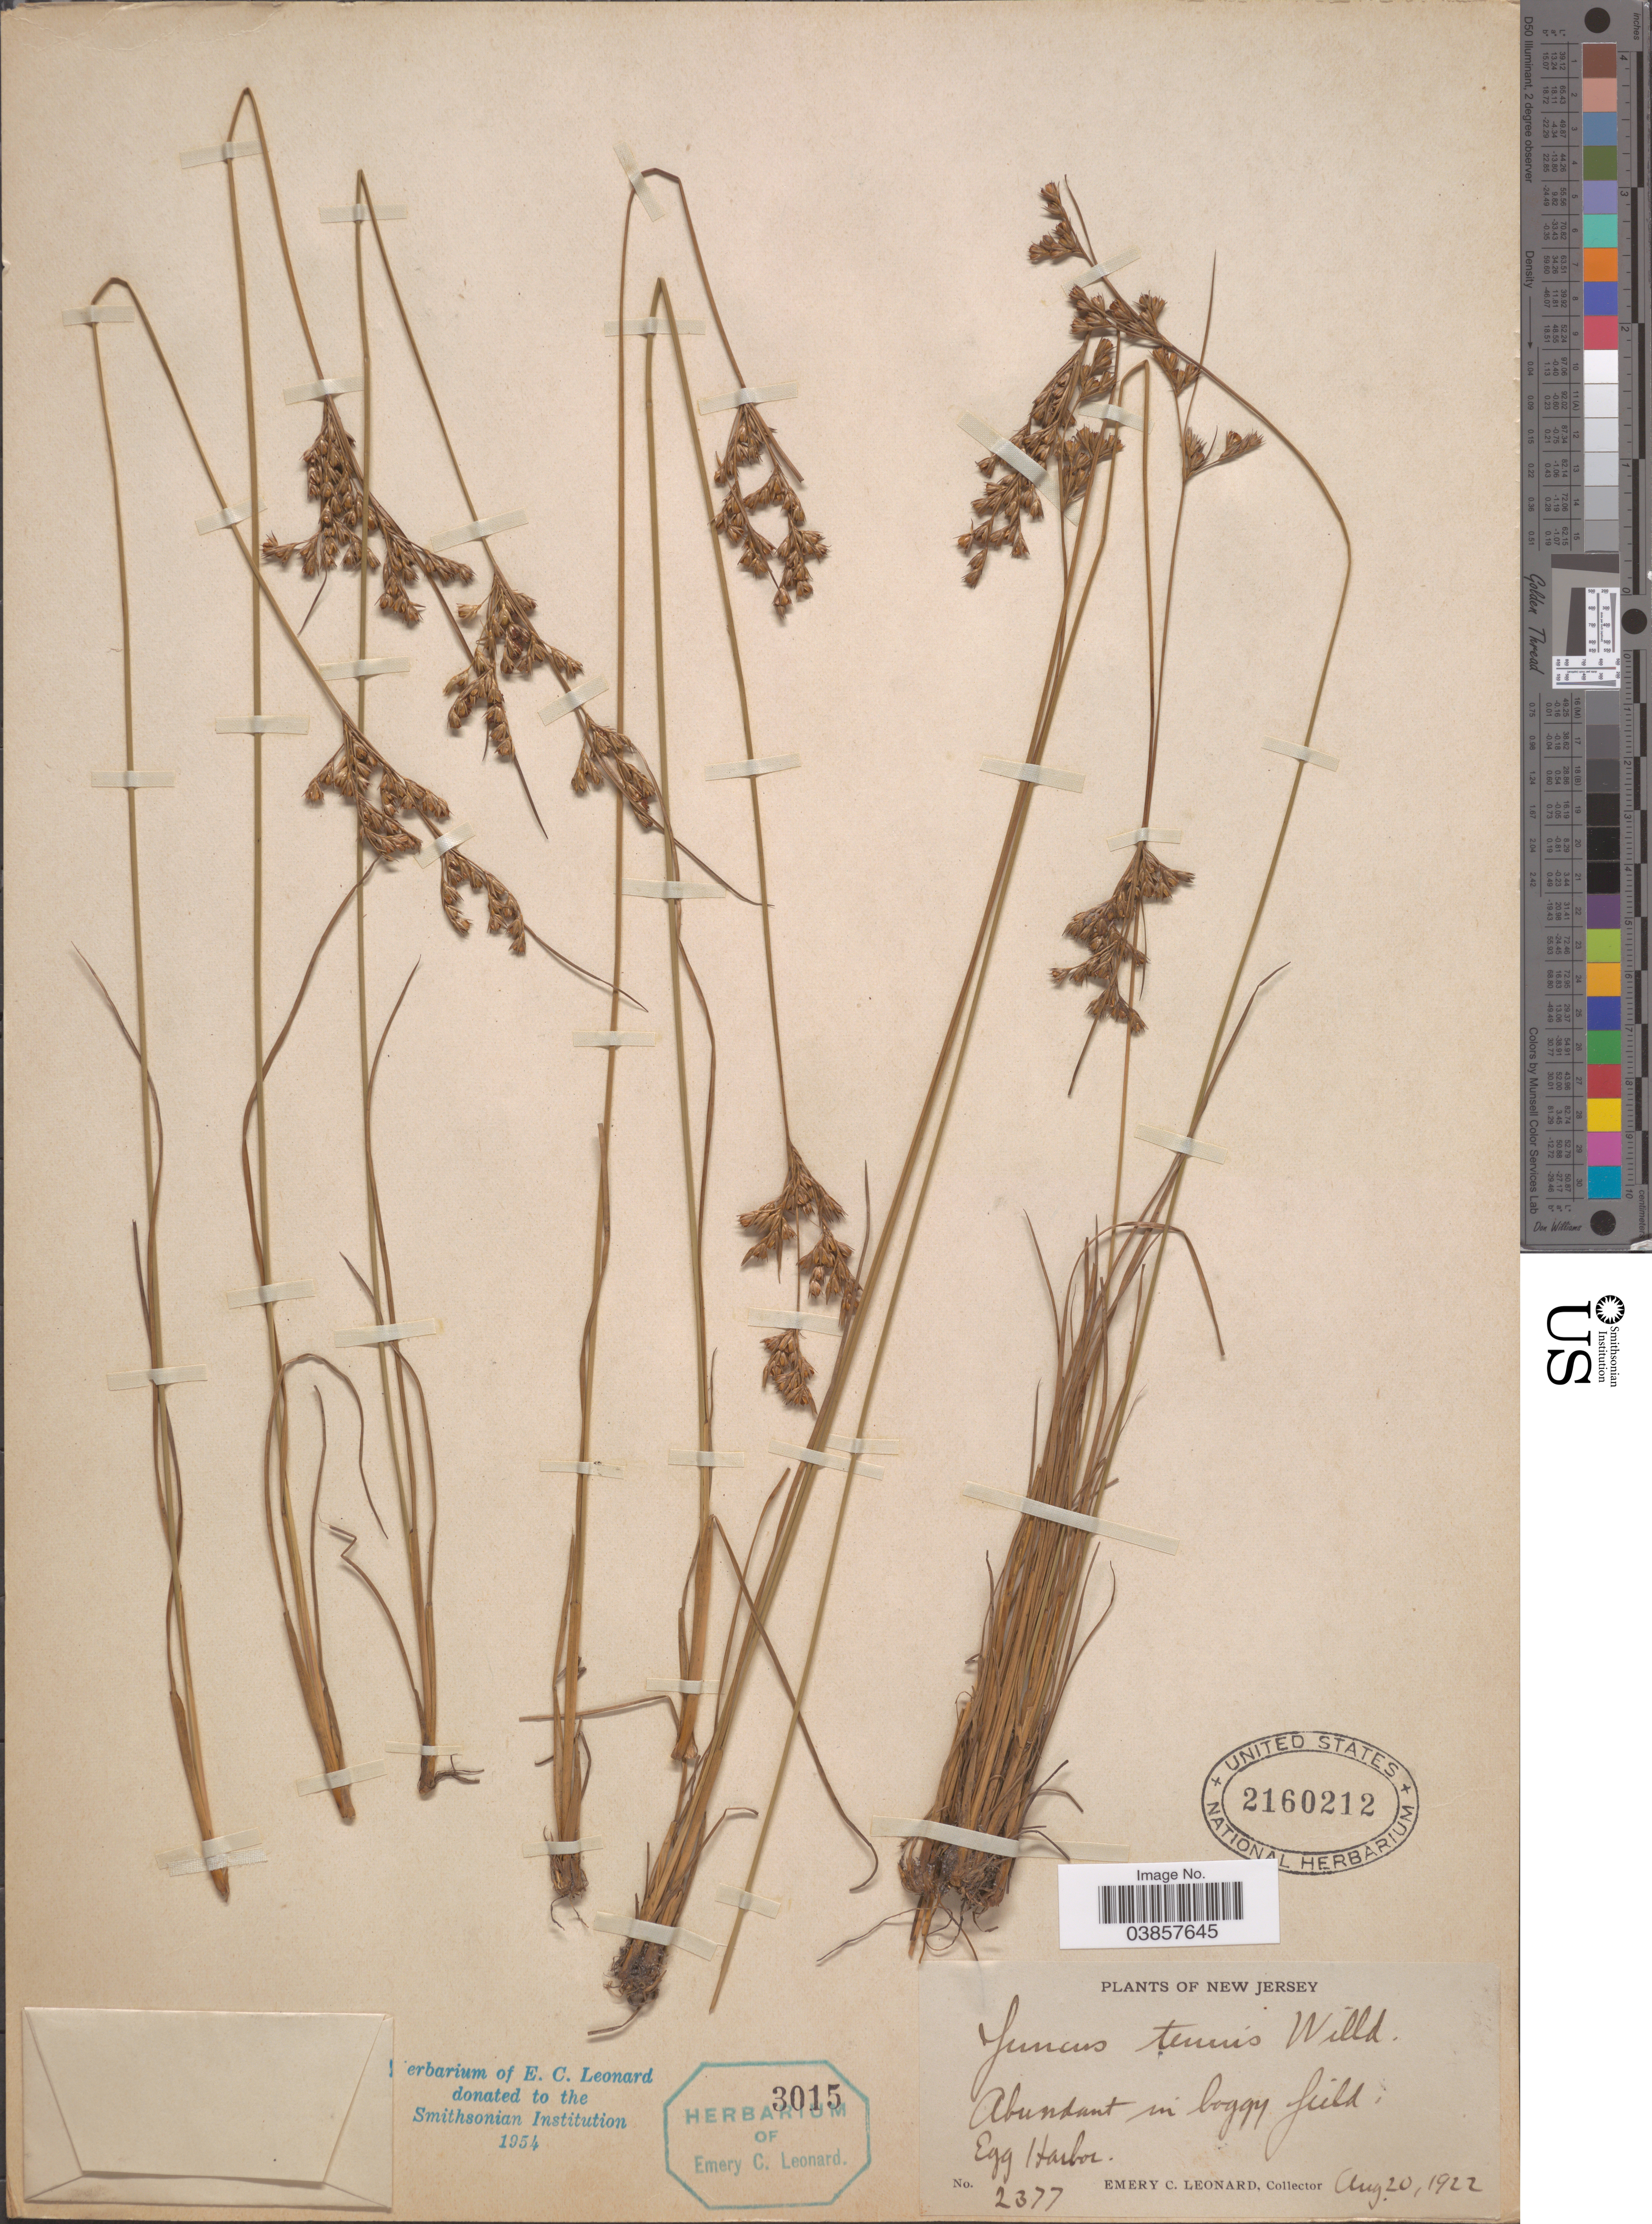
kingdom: Plantae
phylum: Tracheophyta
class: Liliopsida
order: Poales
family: Juncaceae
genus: Juncus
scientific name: Juncus tenuis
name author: Willd.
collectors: E. C. Leonard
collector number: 2377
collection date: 1922-08-20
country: United States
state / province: New Jersey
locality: Egg Harbor.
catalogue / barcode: US 2160212